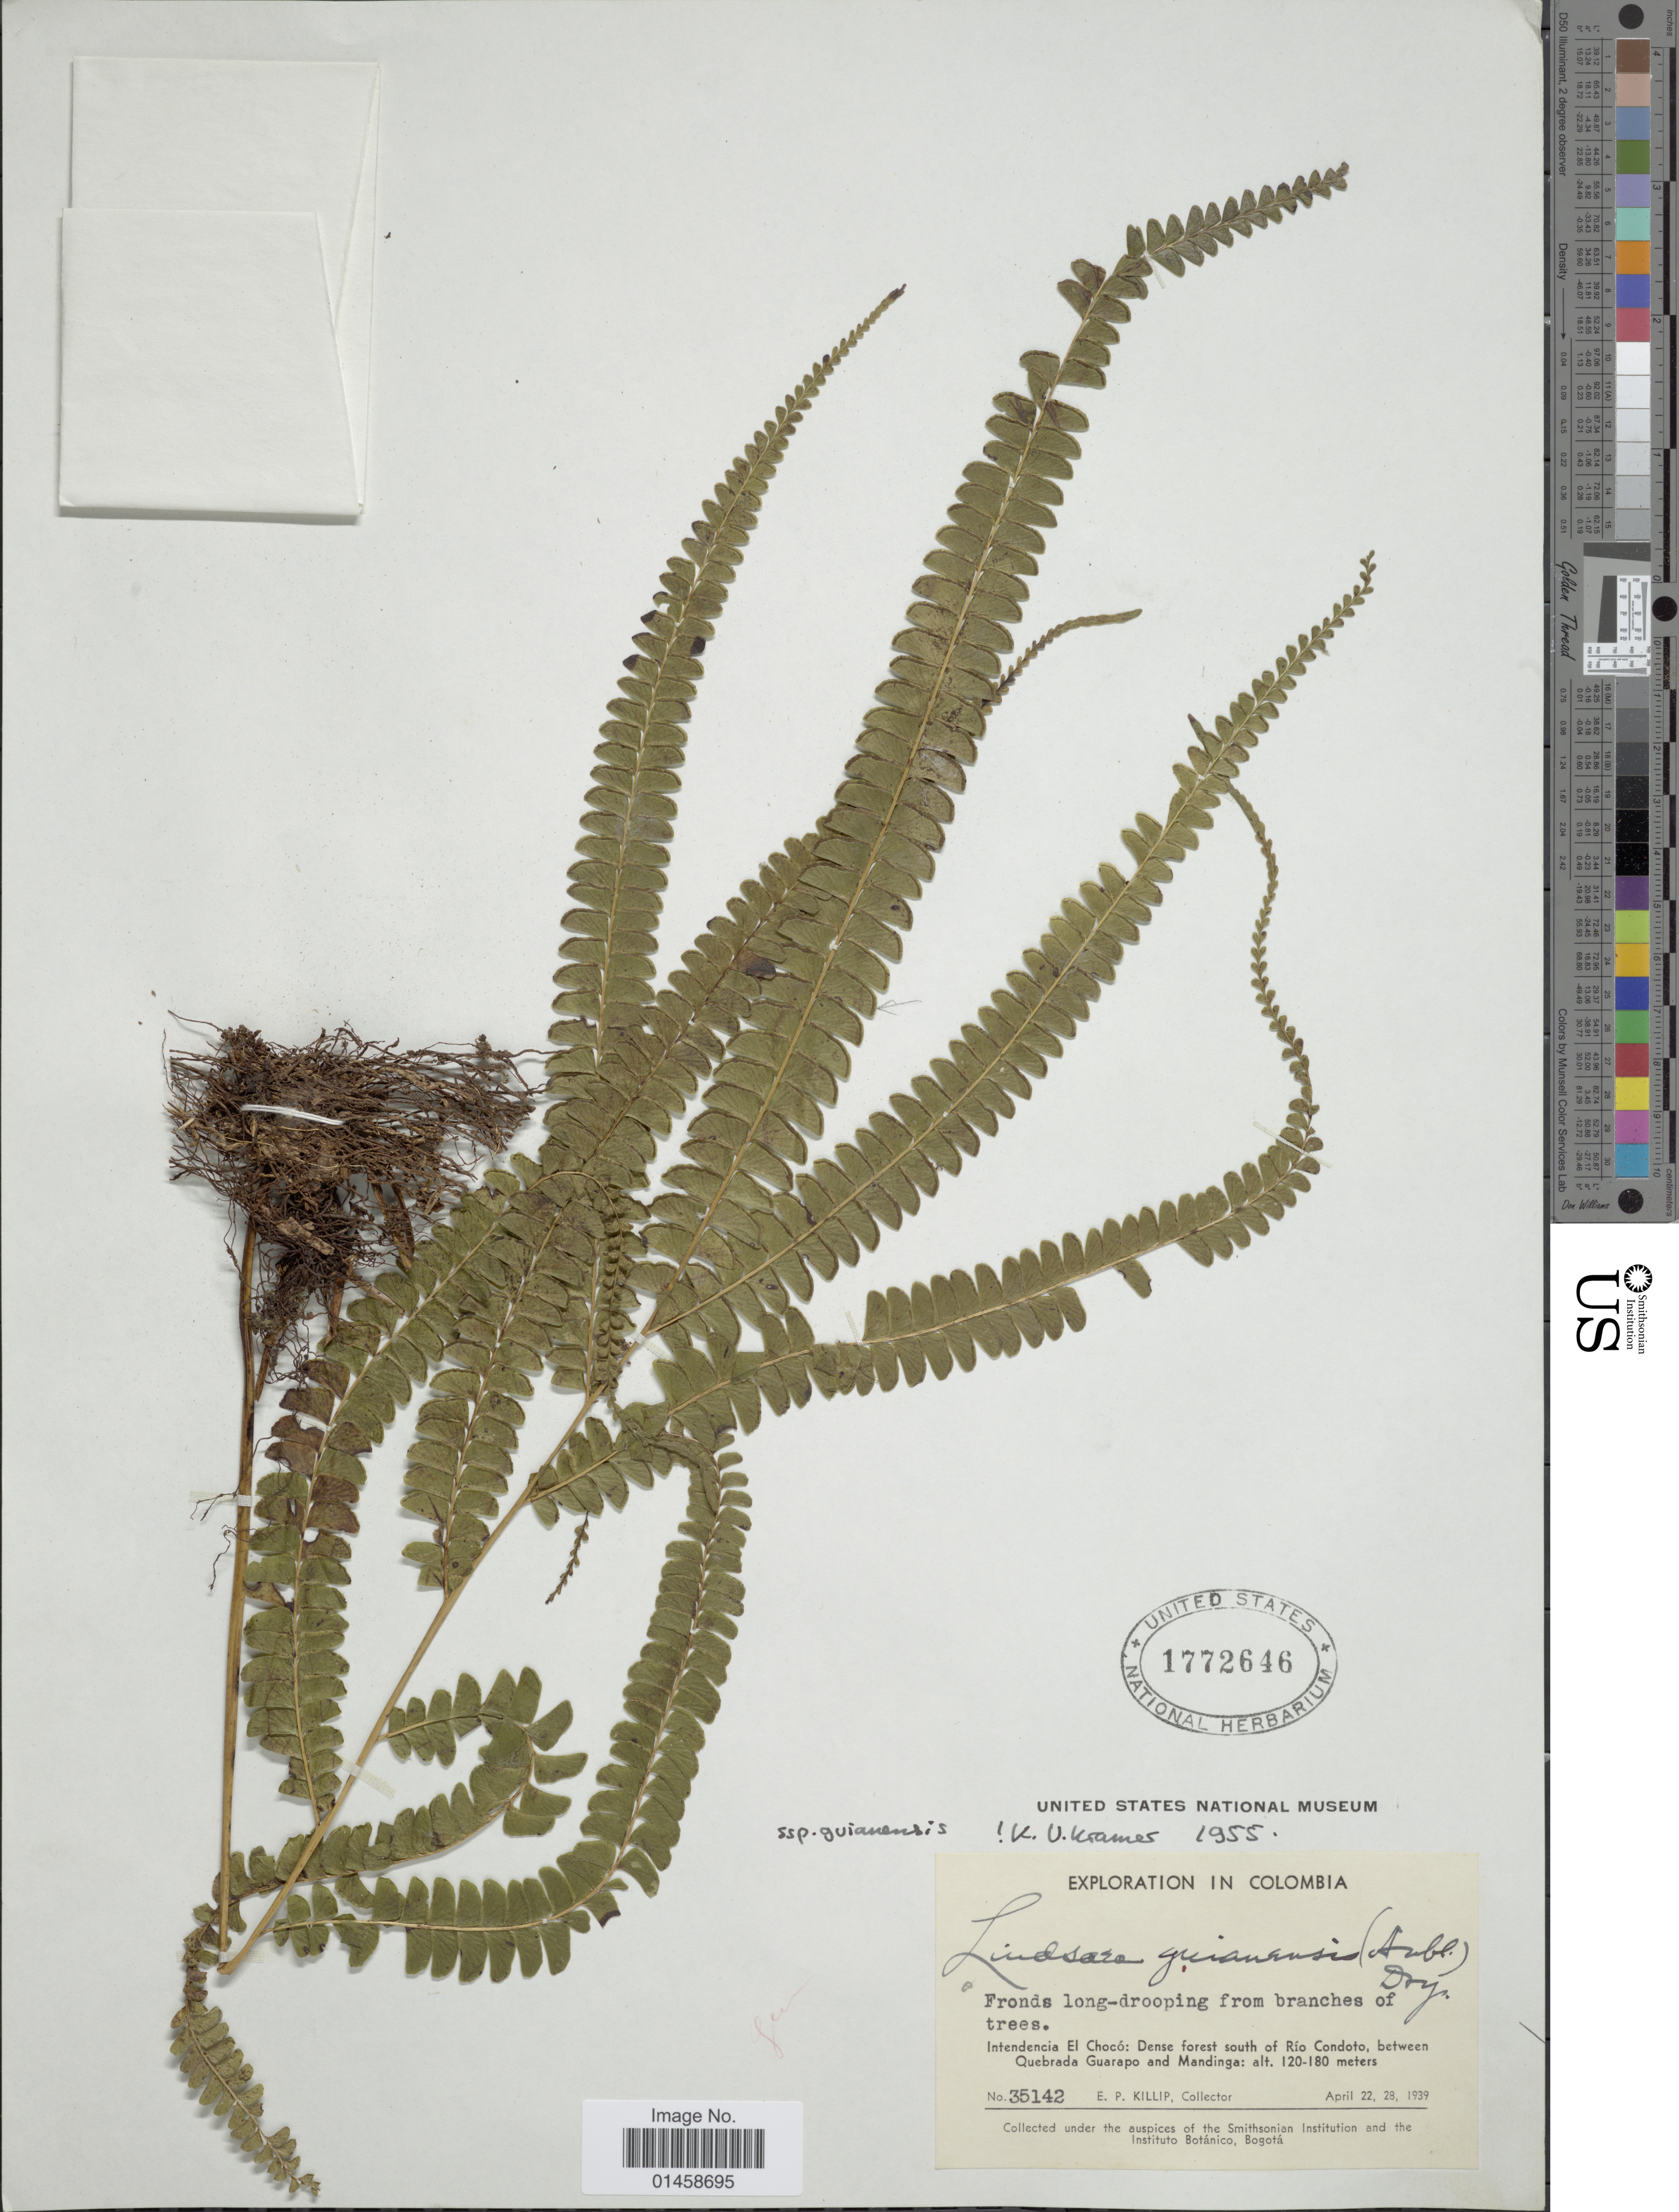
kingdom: Plantae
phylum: Tracheophyta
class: Polypodiopsida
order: Polypodiales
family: Lindsaeaceae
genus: Lindsaea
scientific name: Lindsaea guianensis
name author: (Aubl.) Dryand.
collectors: E. P. Killip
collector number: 35142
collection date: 1939-04-22/1939-04-28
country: Colombia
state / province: Chocó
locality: Dense forest south of Río Condoto, between Quebrada Guarapo and Mandinga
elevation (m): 120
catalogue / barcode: US 1772646